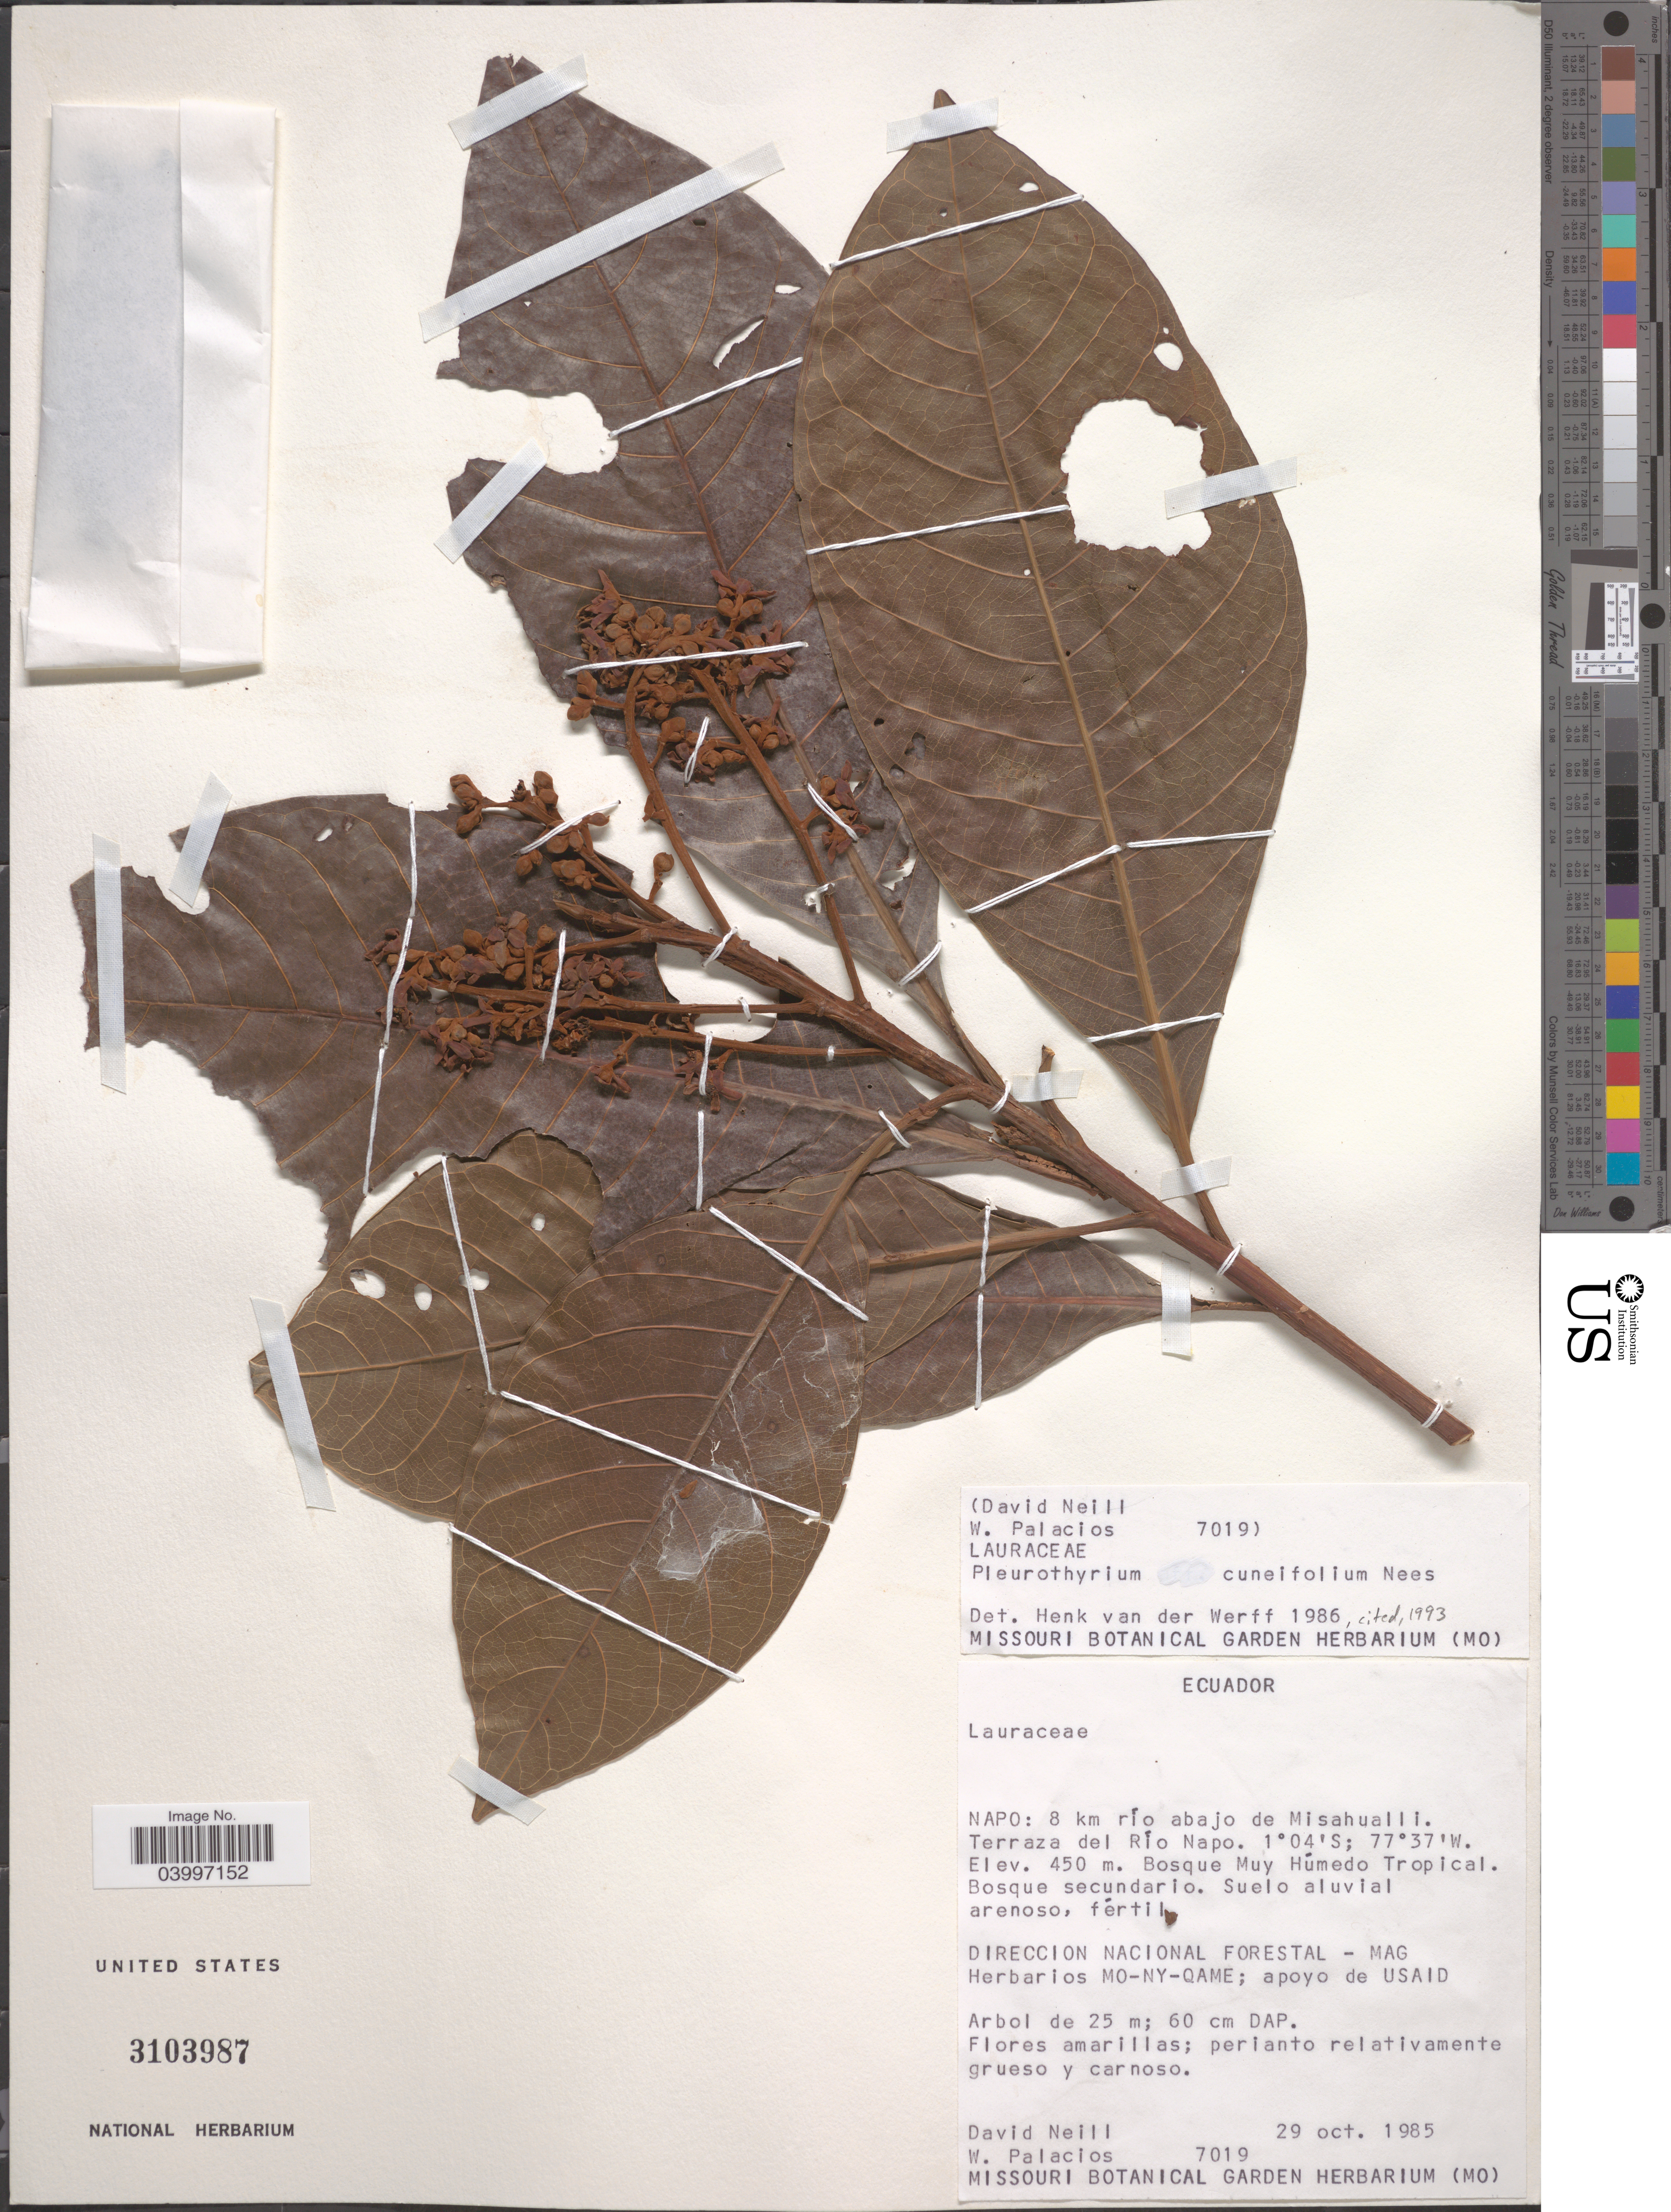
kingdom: Plantae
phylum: Tracheophyta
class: Magnoliopsida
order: Laurales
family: Lauraceae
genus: Pleurothyrium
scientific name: Pleurothyrium cuneifolium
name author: Nees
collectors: D. Neill & W. Palacios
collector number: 7019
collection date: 1985-10-29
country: Ecuador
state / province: Napo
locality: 8 km río abajo de Misahualli. Terraza del Río Napo.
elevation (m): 450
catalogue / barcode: US 3103987